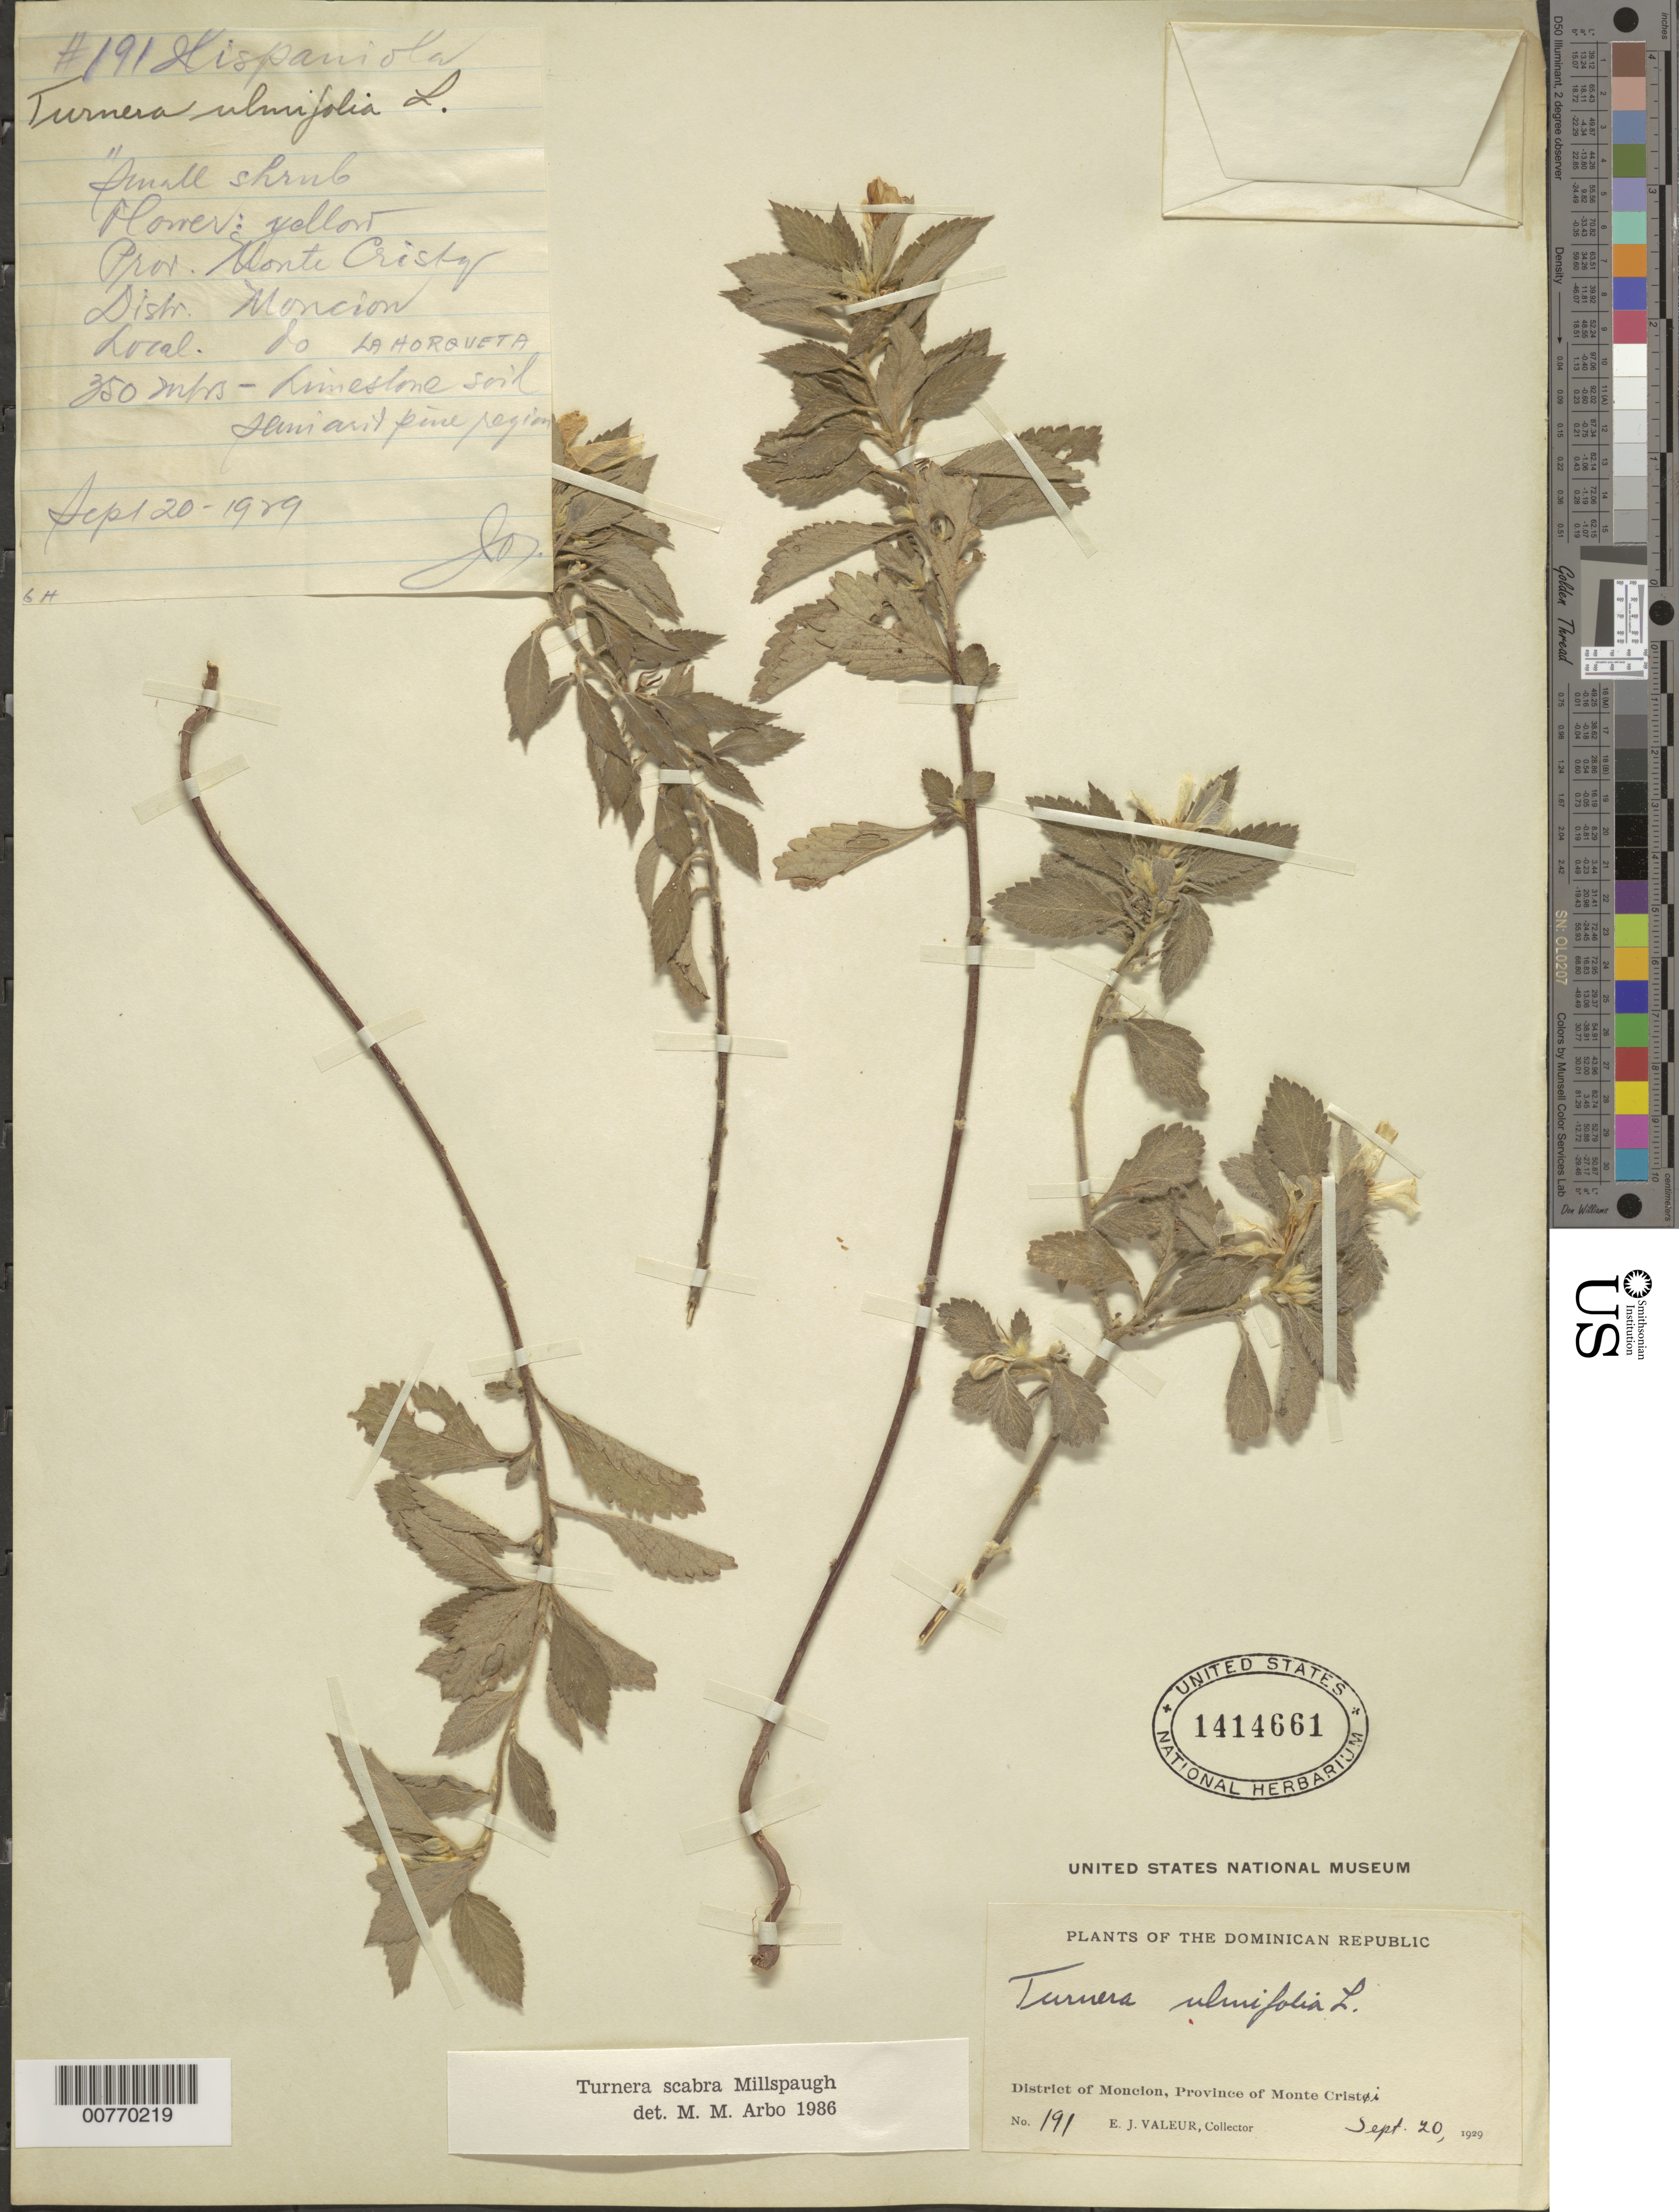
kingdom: Plantae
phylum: Tracheophyta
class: Magnoliopsida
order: Malpighiales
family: Turneraceae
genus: Turnera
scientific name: Turnera ulmifolia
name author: L.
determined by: Arbo, M. M.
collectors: E. Valeur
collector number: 191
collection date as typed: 20 Sep 1929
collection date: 1929-09-20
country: Dominican Republic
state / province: Monte Cristi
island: Hispaniola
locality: District of Monción, La Horqueta.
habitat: Limestone soil, semi arid pine region.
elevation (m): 350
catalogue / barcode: US 1414661